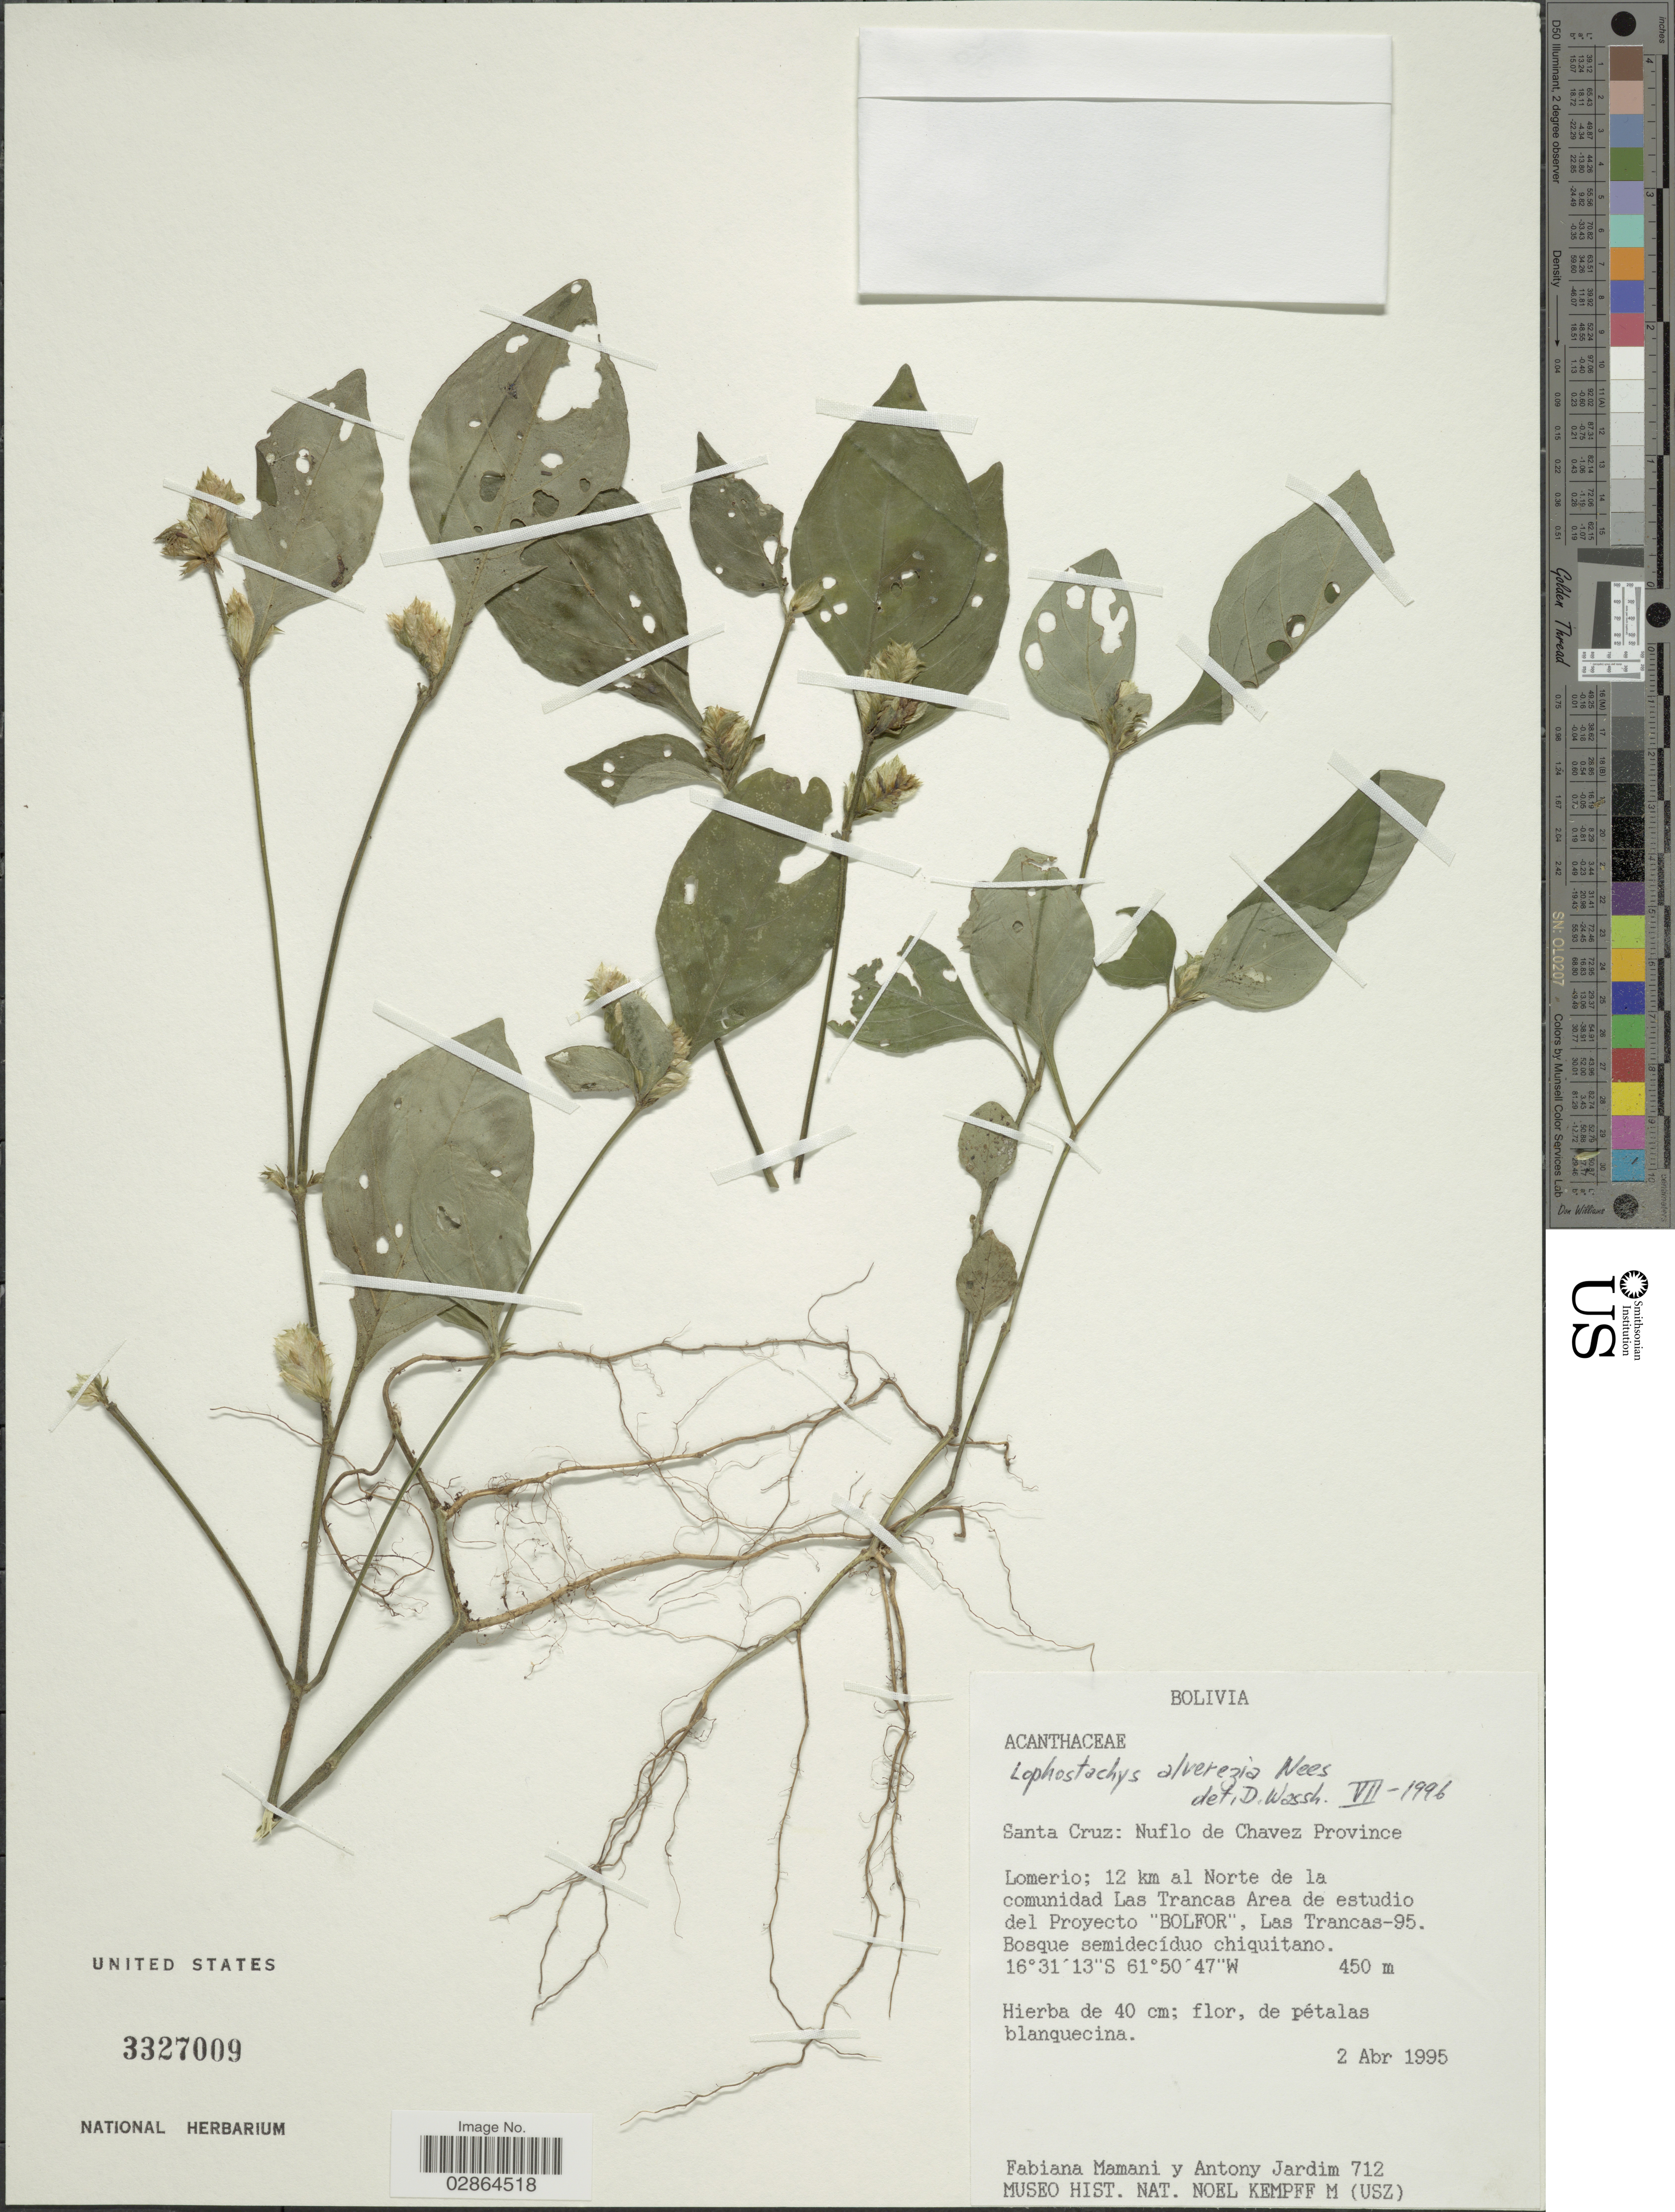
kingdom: Plantae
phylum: Tracheophyta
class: Magnoliopsida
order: Lamiales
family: Acanthaceae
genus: Lophostachys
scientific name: Lophostachys alvarezia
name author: Nees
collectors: F. Mamani & A. Jardim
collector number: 712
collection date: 1995-04-02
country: Bolivia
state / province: Santa Cruz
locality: Nuflo de Chavez Province. Lomerio; 12 km al Norte de la comunidad Las Trancas Area de estudio del Proyecto "BOLFOR", Las Trancas-95.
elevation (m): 450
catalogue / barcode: US 3327009